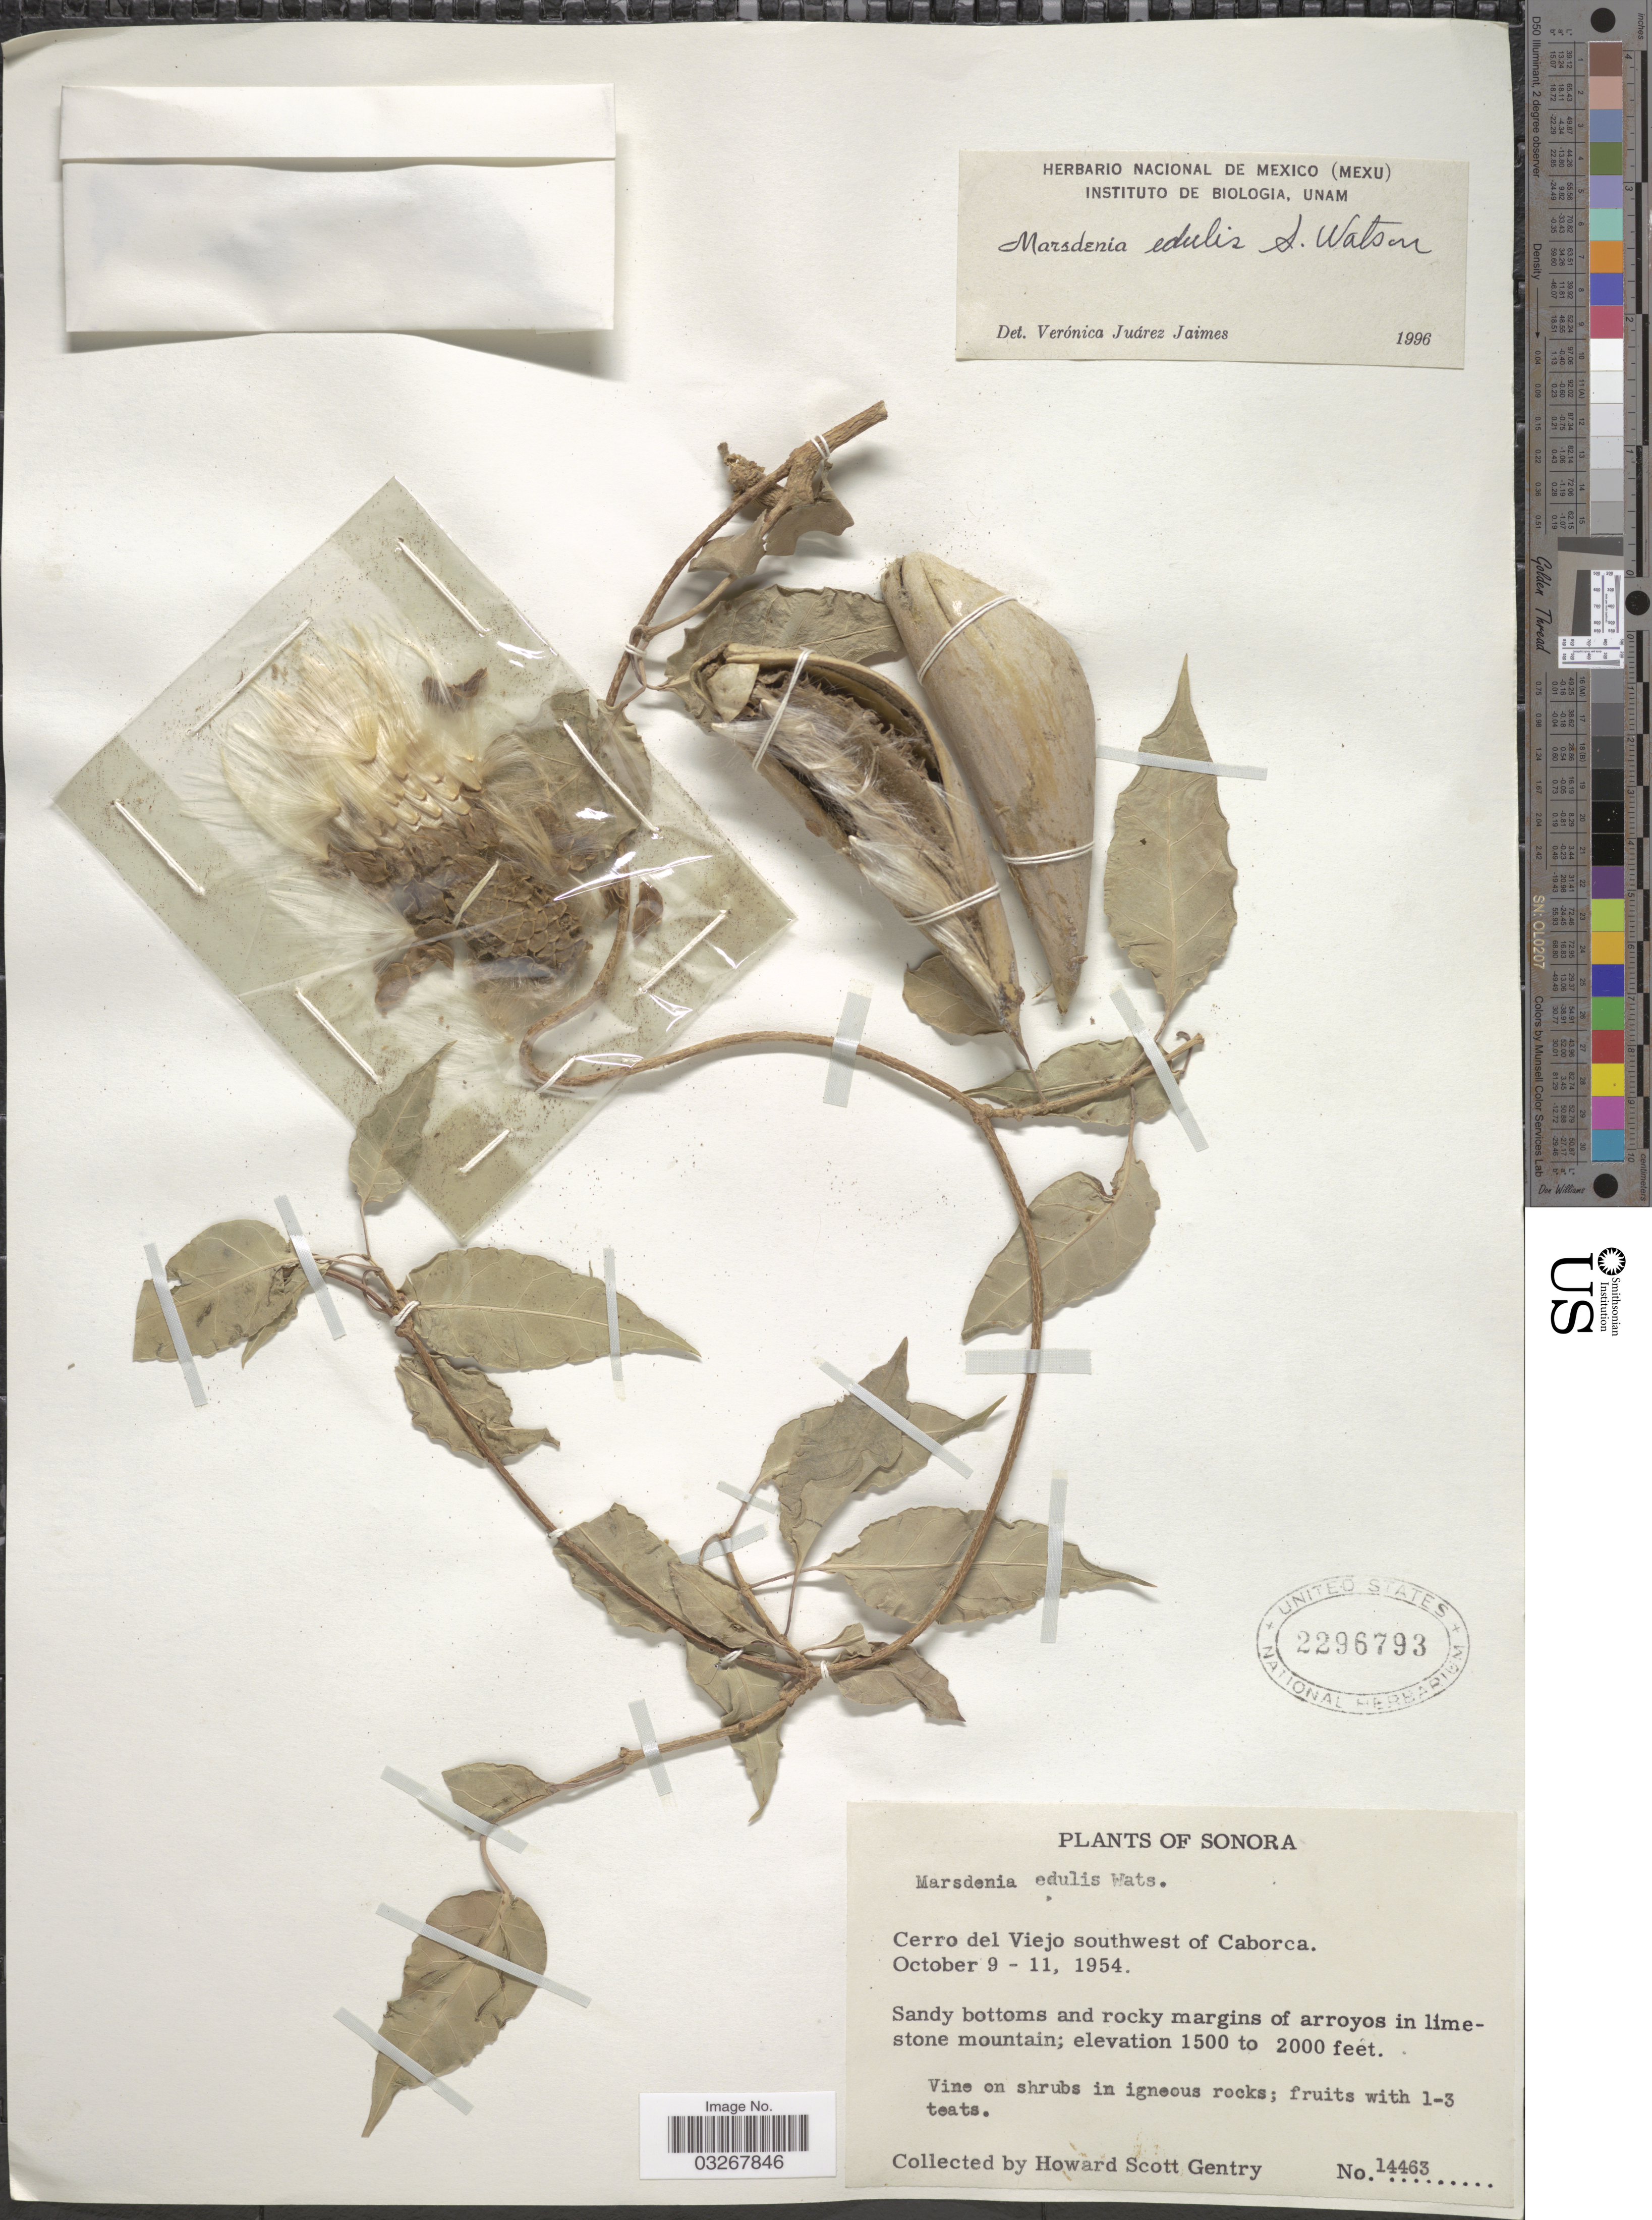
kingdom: Plantae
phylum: Tracheophyta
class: Magnoliopsida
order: Gentianales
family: Apocynaceae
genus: Marsdenia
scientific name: Marsdenia edulis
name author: S. Watson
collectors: H. S. Gentry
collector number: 14463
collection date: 1954-10-09/1954-10-11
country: Mexico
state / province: Sonora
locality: Cerro del Viejo southwest of Caborca.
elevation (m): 457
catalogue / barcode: US 2296793